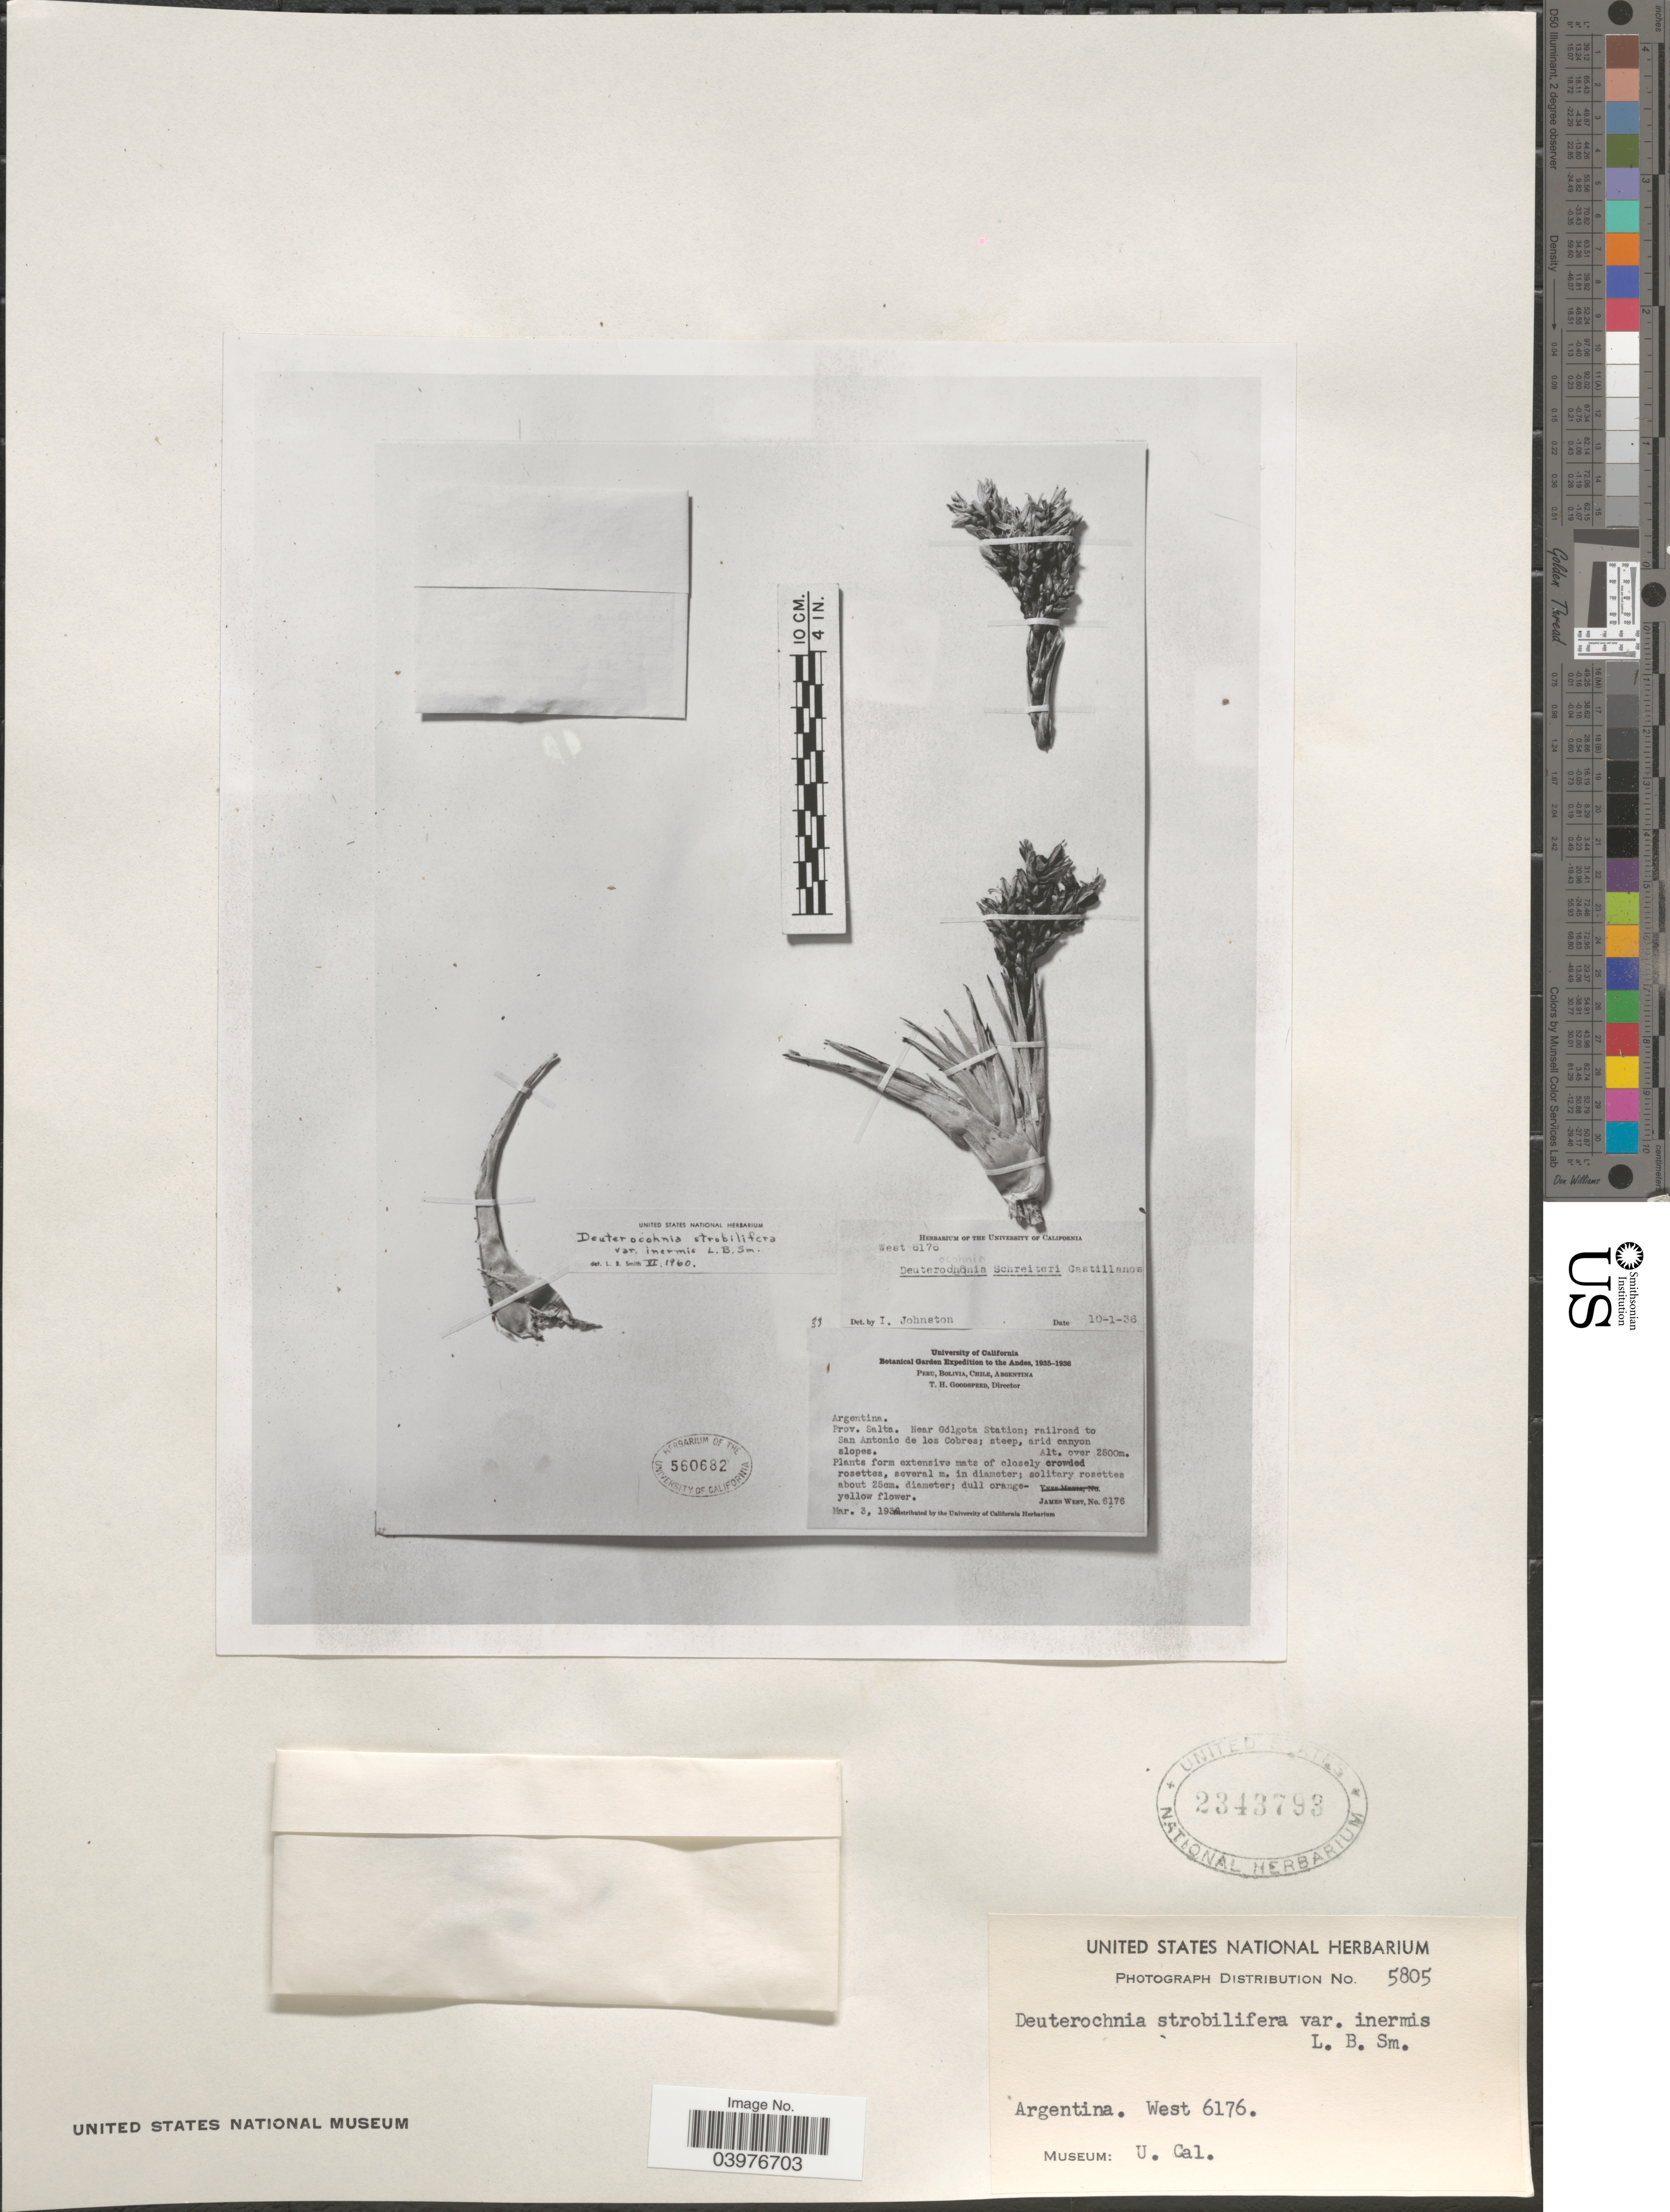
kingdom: Plantae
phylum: Tracheophyta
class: Liliopsida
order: Poales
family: Bromeliaceae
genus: Deuterocohnia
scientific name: Deuterocohnia strobilifera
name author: Mez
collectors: J. West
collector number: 6176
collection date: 1936-03-03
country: Argentina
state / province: Salta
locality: Near Golgota Station; railroad to San Antonio de los Cobres; steep, arid canyon slopes.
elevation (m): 2500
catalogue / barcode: US 2343793